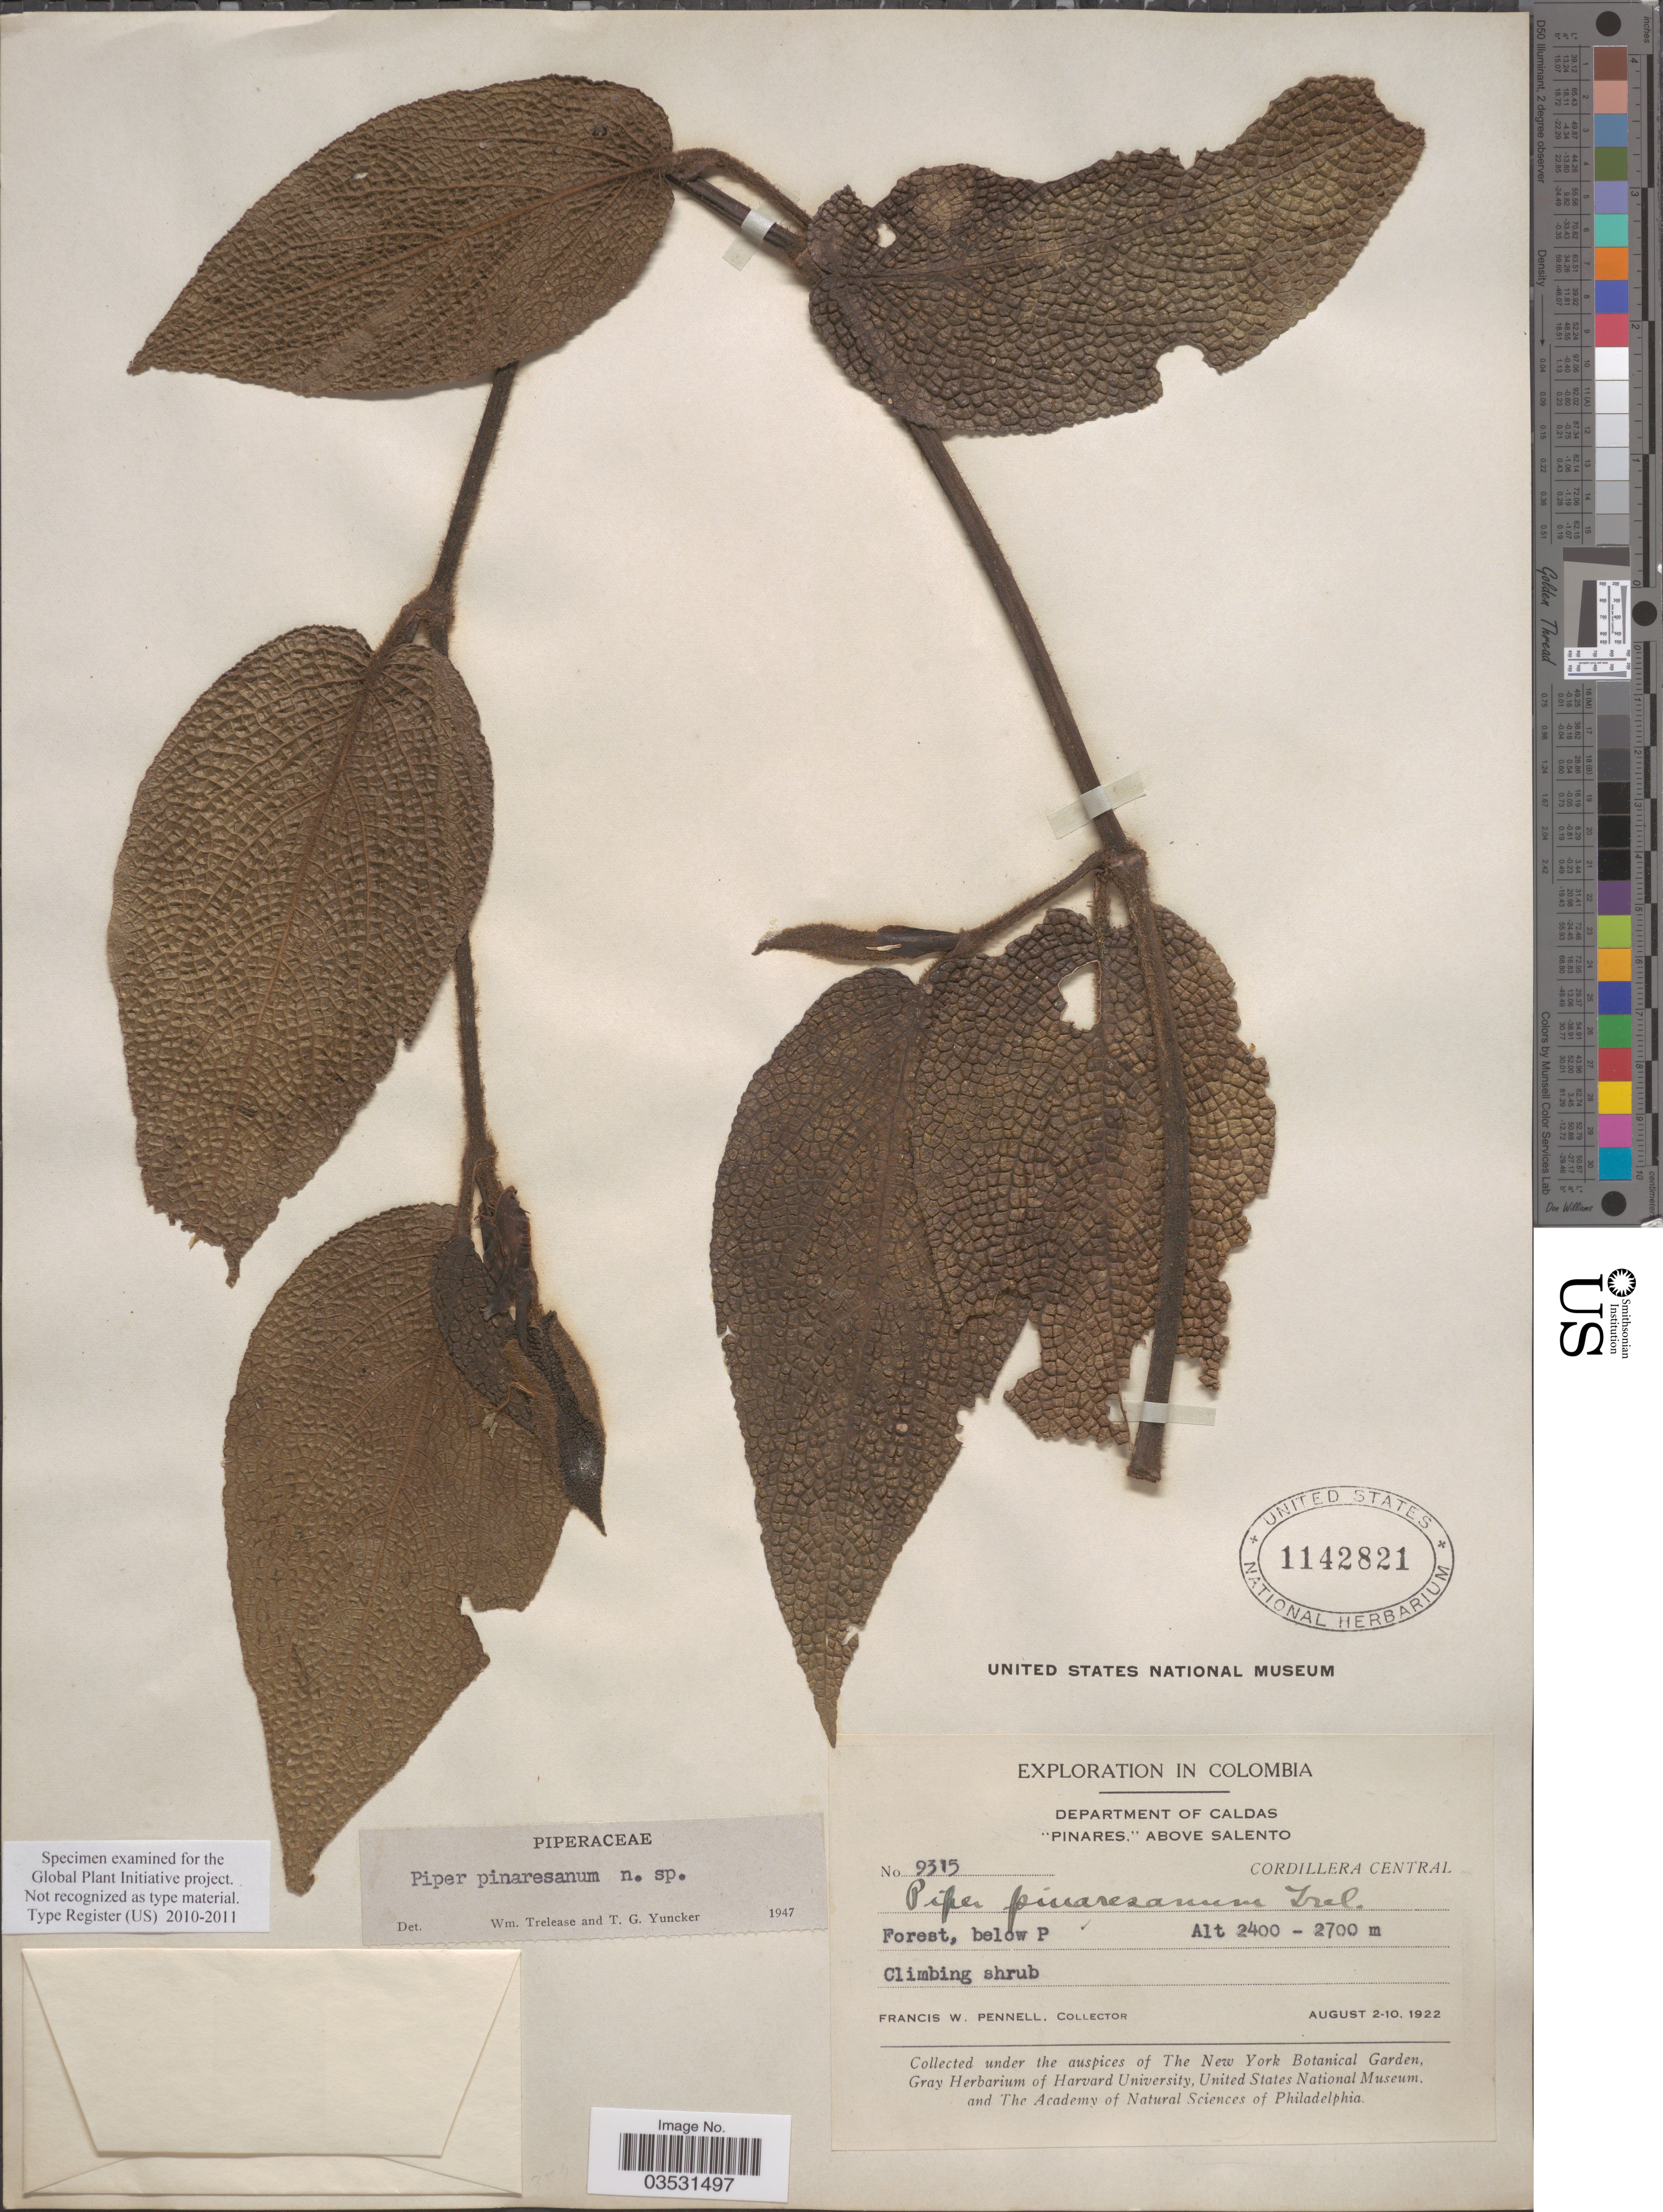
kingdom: Plantae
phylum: Tracheophyta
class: Magnoliopsida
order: Piperales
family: Piperaceae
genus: Piper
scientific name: Piper pinaresanum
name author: Trel. & Yunck.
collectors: F. W. Pennell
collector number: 9315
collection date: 1922-08-02/1922-08-10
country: Colombia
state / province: Caldas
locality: Department of Caldas. "Pinares," above Salento. Cordillera Central.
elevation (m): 2400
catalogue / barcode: US 1142821